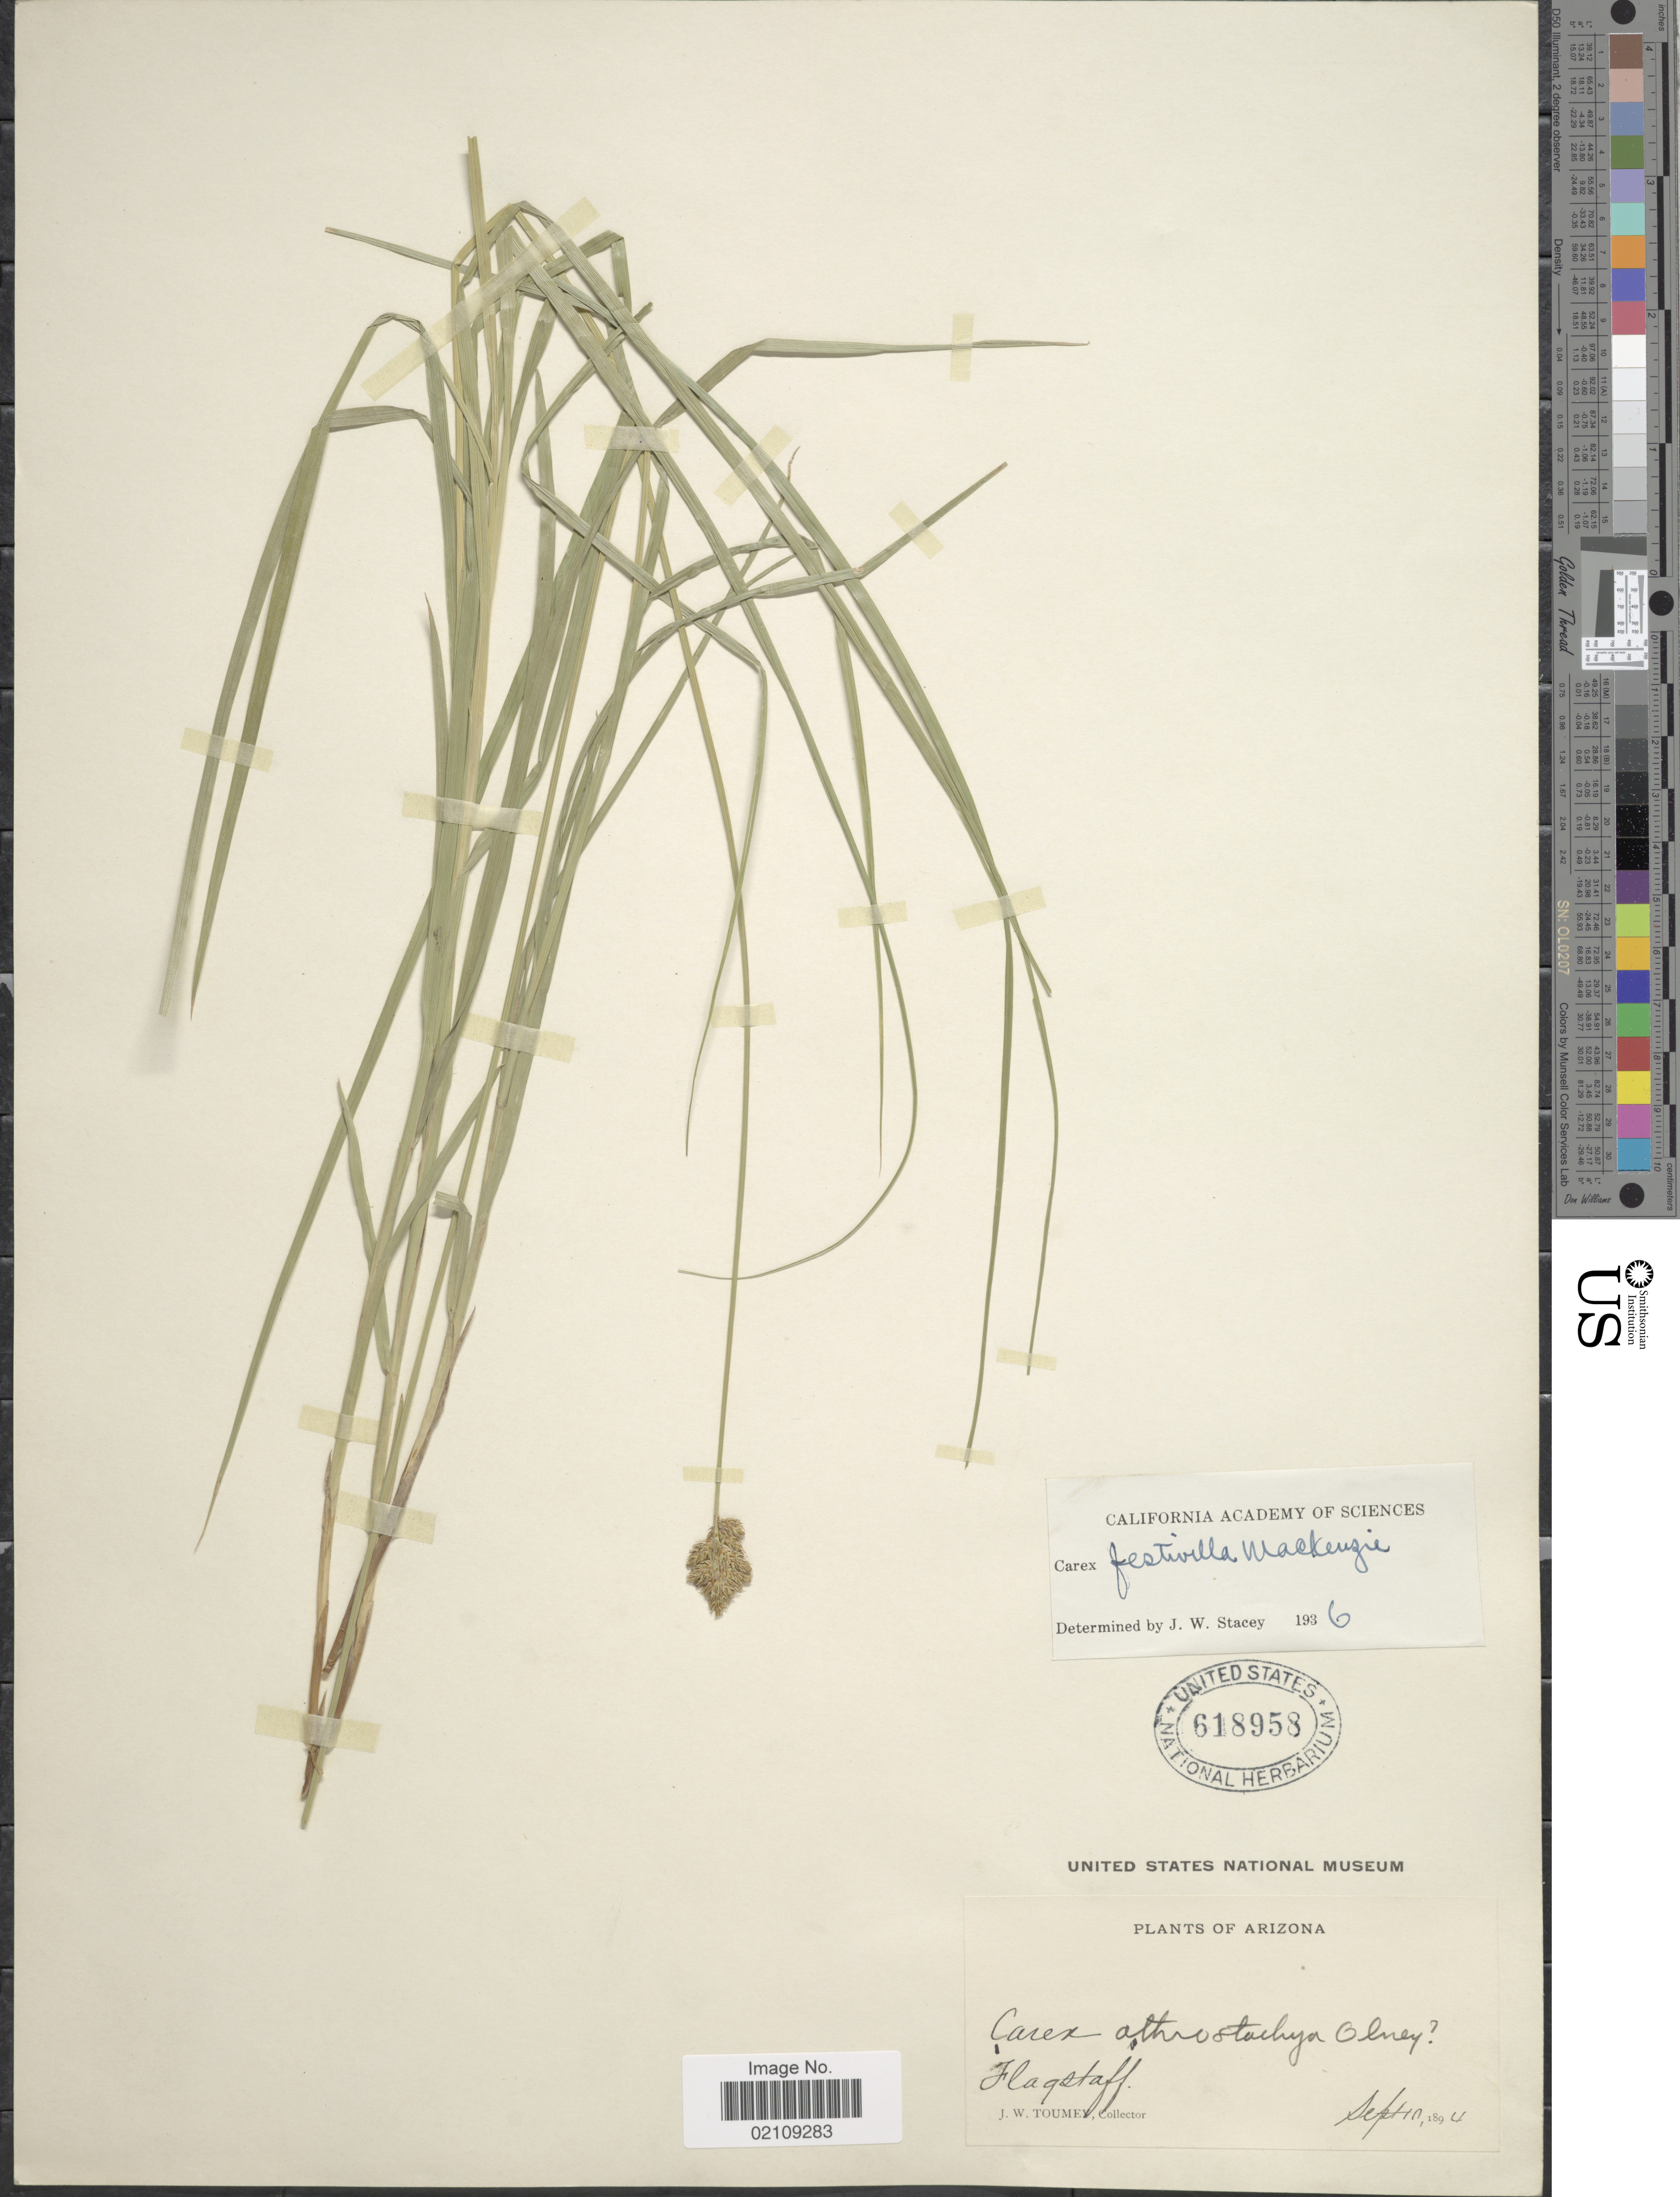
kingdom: Plantae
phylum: Tracheophyta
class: Liliopsida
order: Poales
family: Cyperaceae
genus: Carex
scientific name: Carex microptera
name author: Mack.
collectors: J. W. Toumey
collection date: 1894-09-10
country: United States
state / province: Arizona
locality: Flagstaff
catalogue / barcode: US 618958